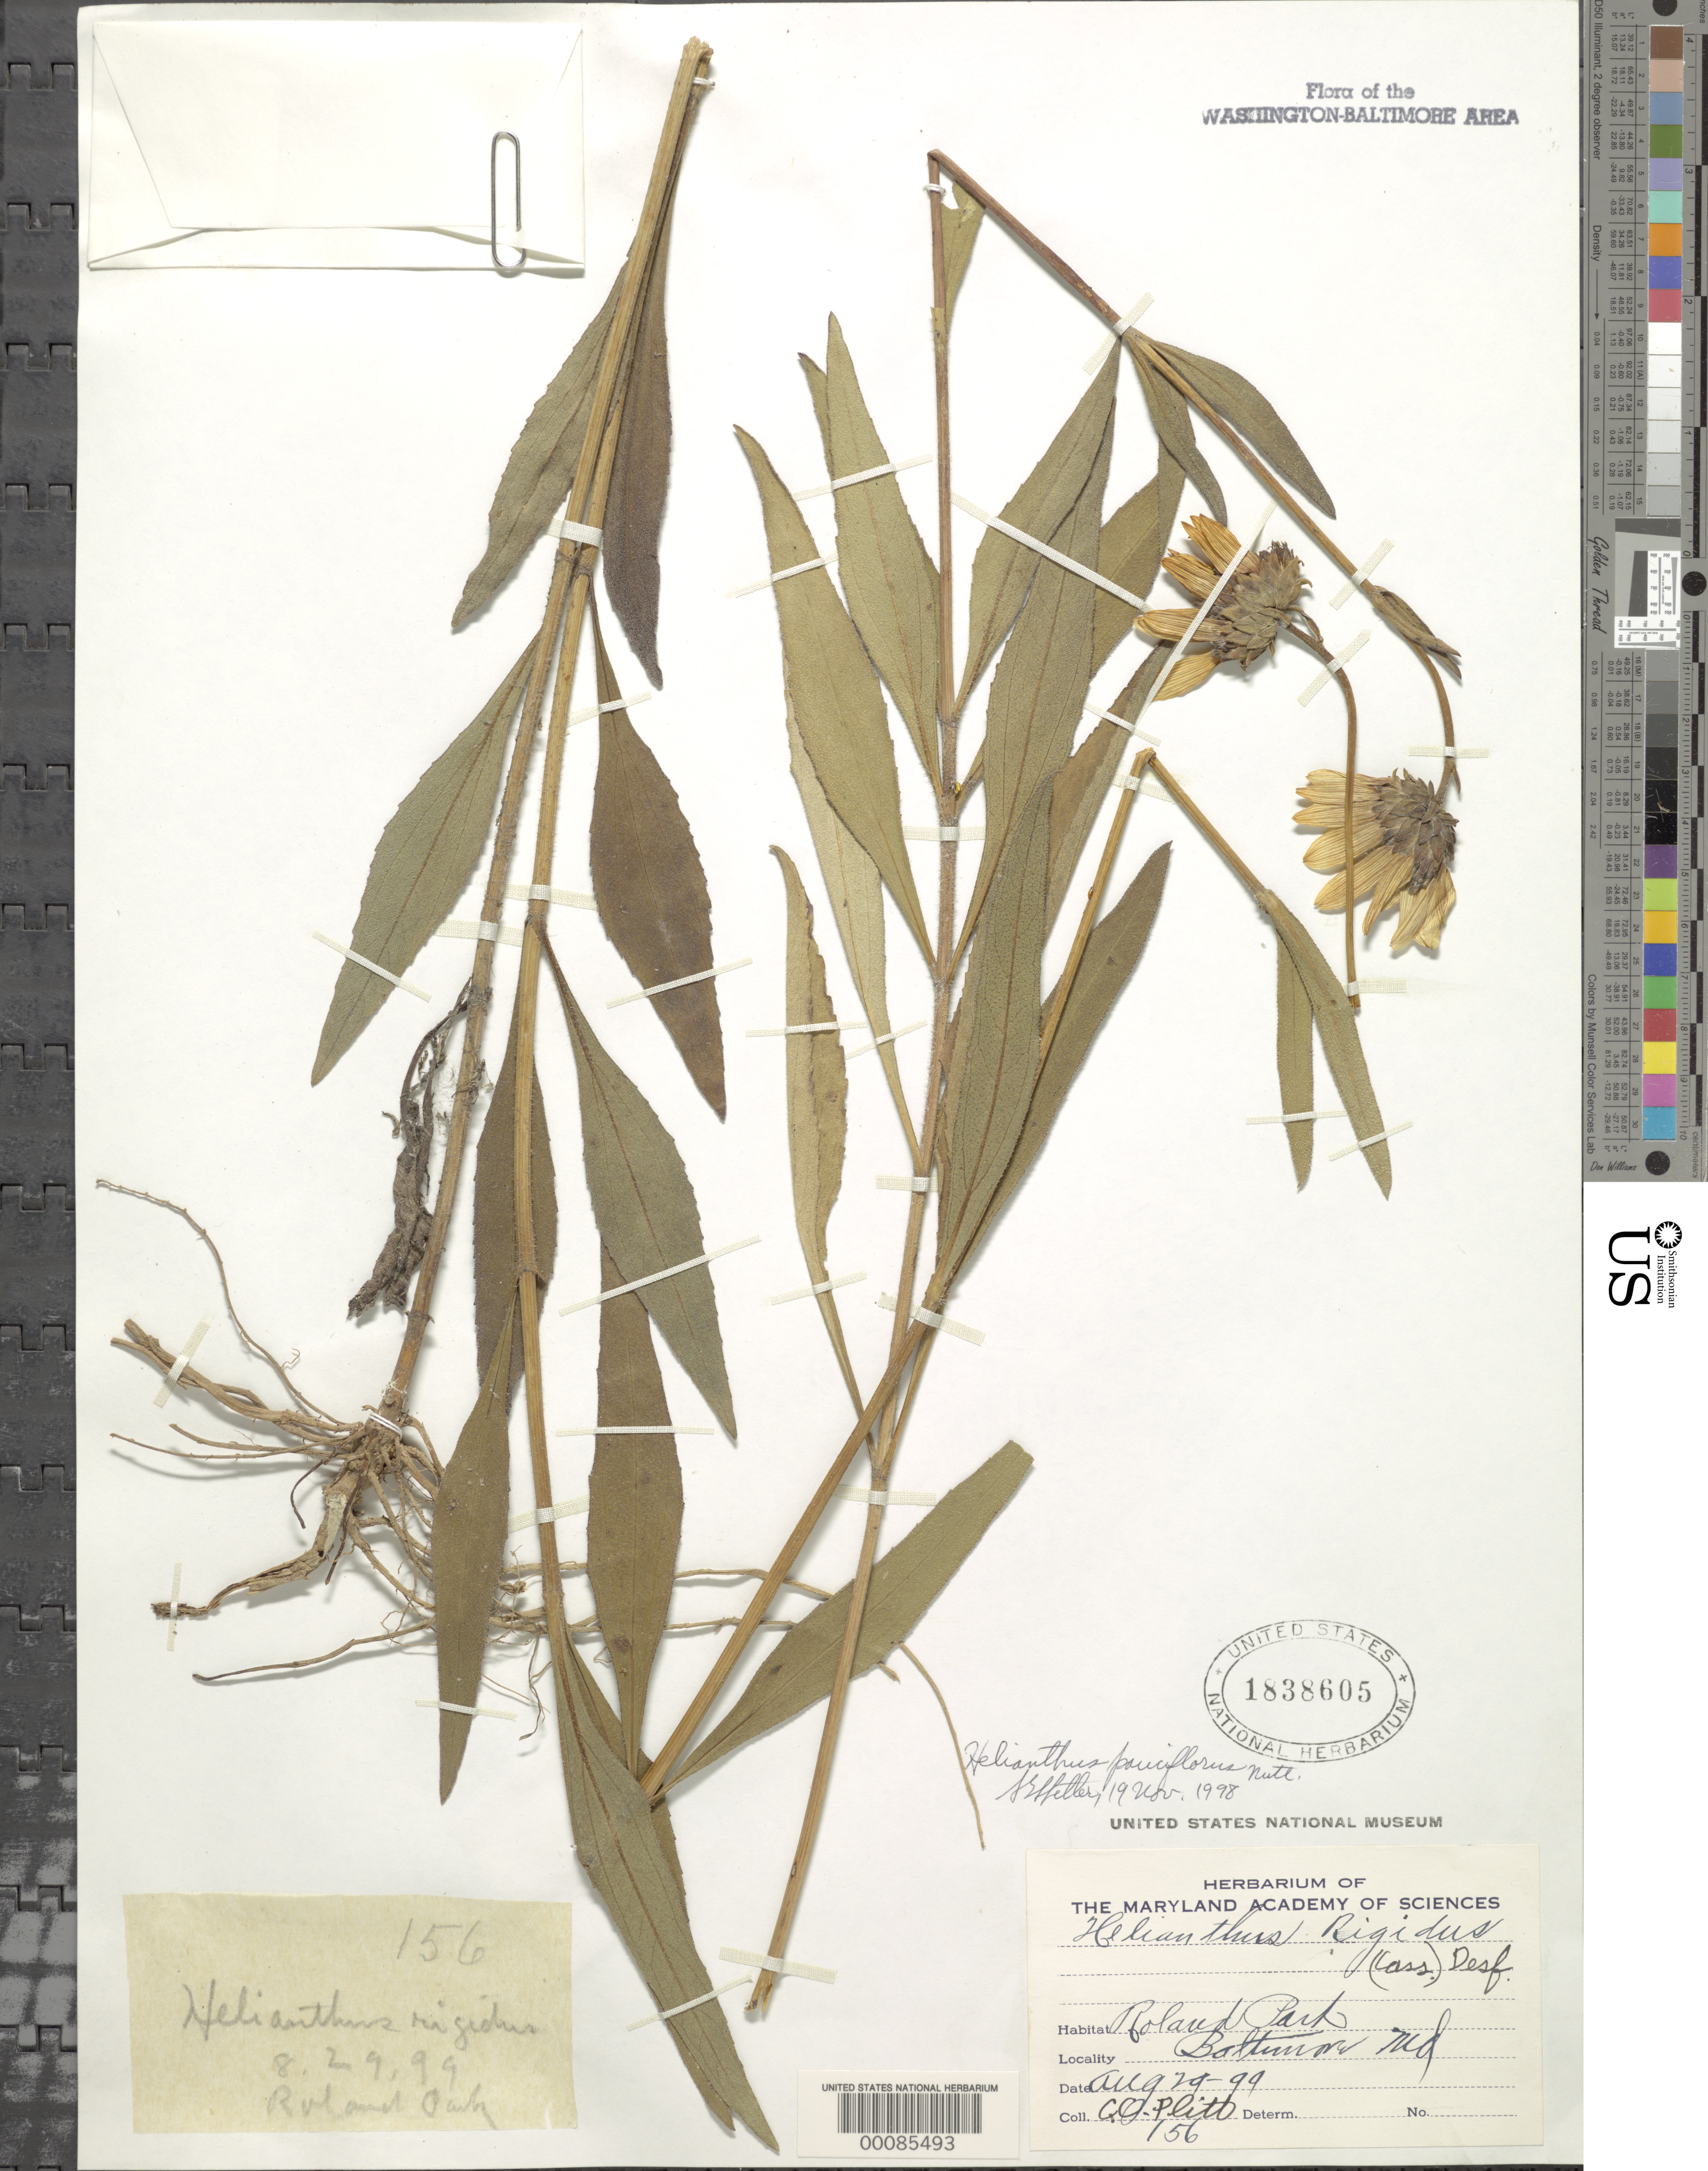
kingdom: Plantae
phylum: Tracheophyta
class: Magnoliopsida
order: Asterales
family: Asteraceae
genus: Helianthus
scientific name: Helianthus pauciflorus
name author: Nutt.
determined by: Shetler, Stanwyn G., (US), NMNH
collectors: C. Plitt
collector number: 156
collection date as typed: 29 Aug 1899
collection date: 1899-08-29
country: United States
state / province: Maryland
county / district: Baltimore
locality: Roland Park Baltimore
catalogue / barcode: US 1838605